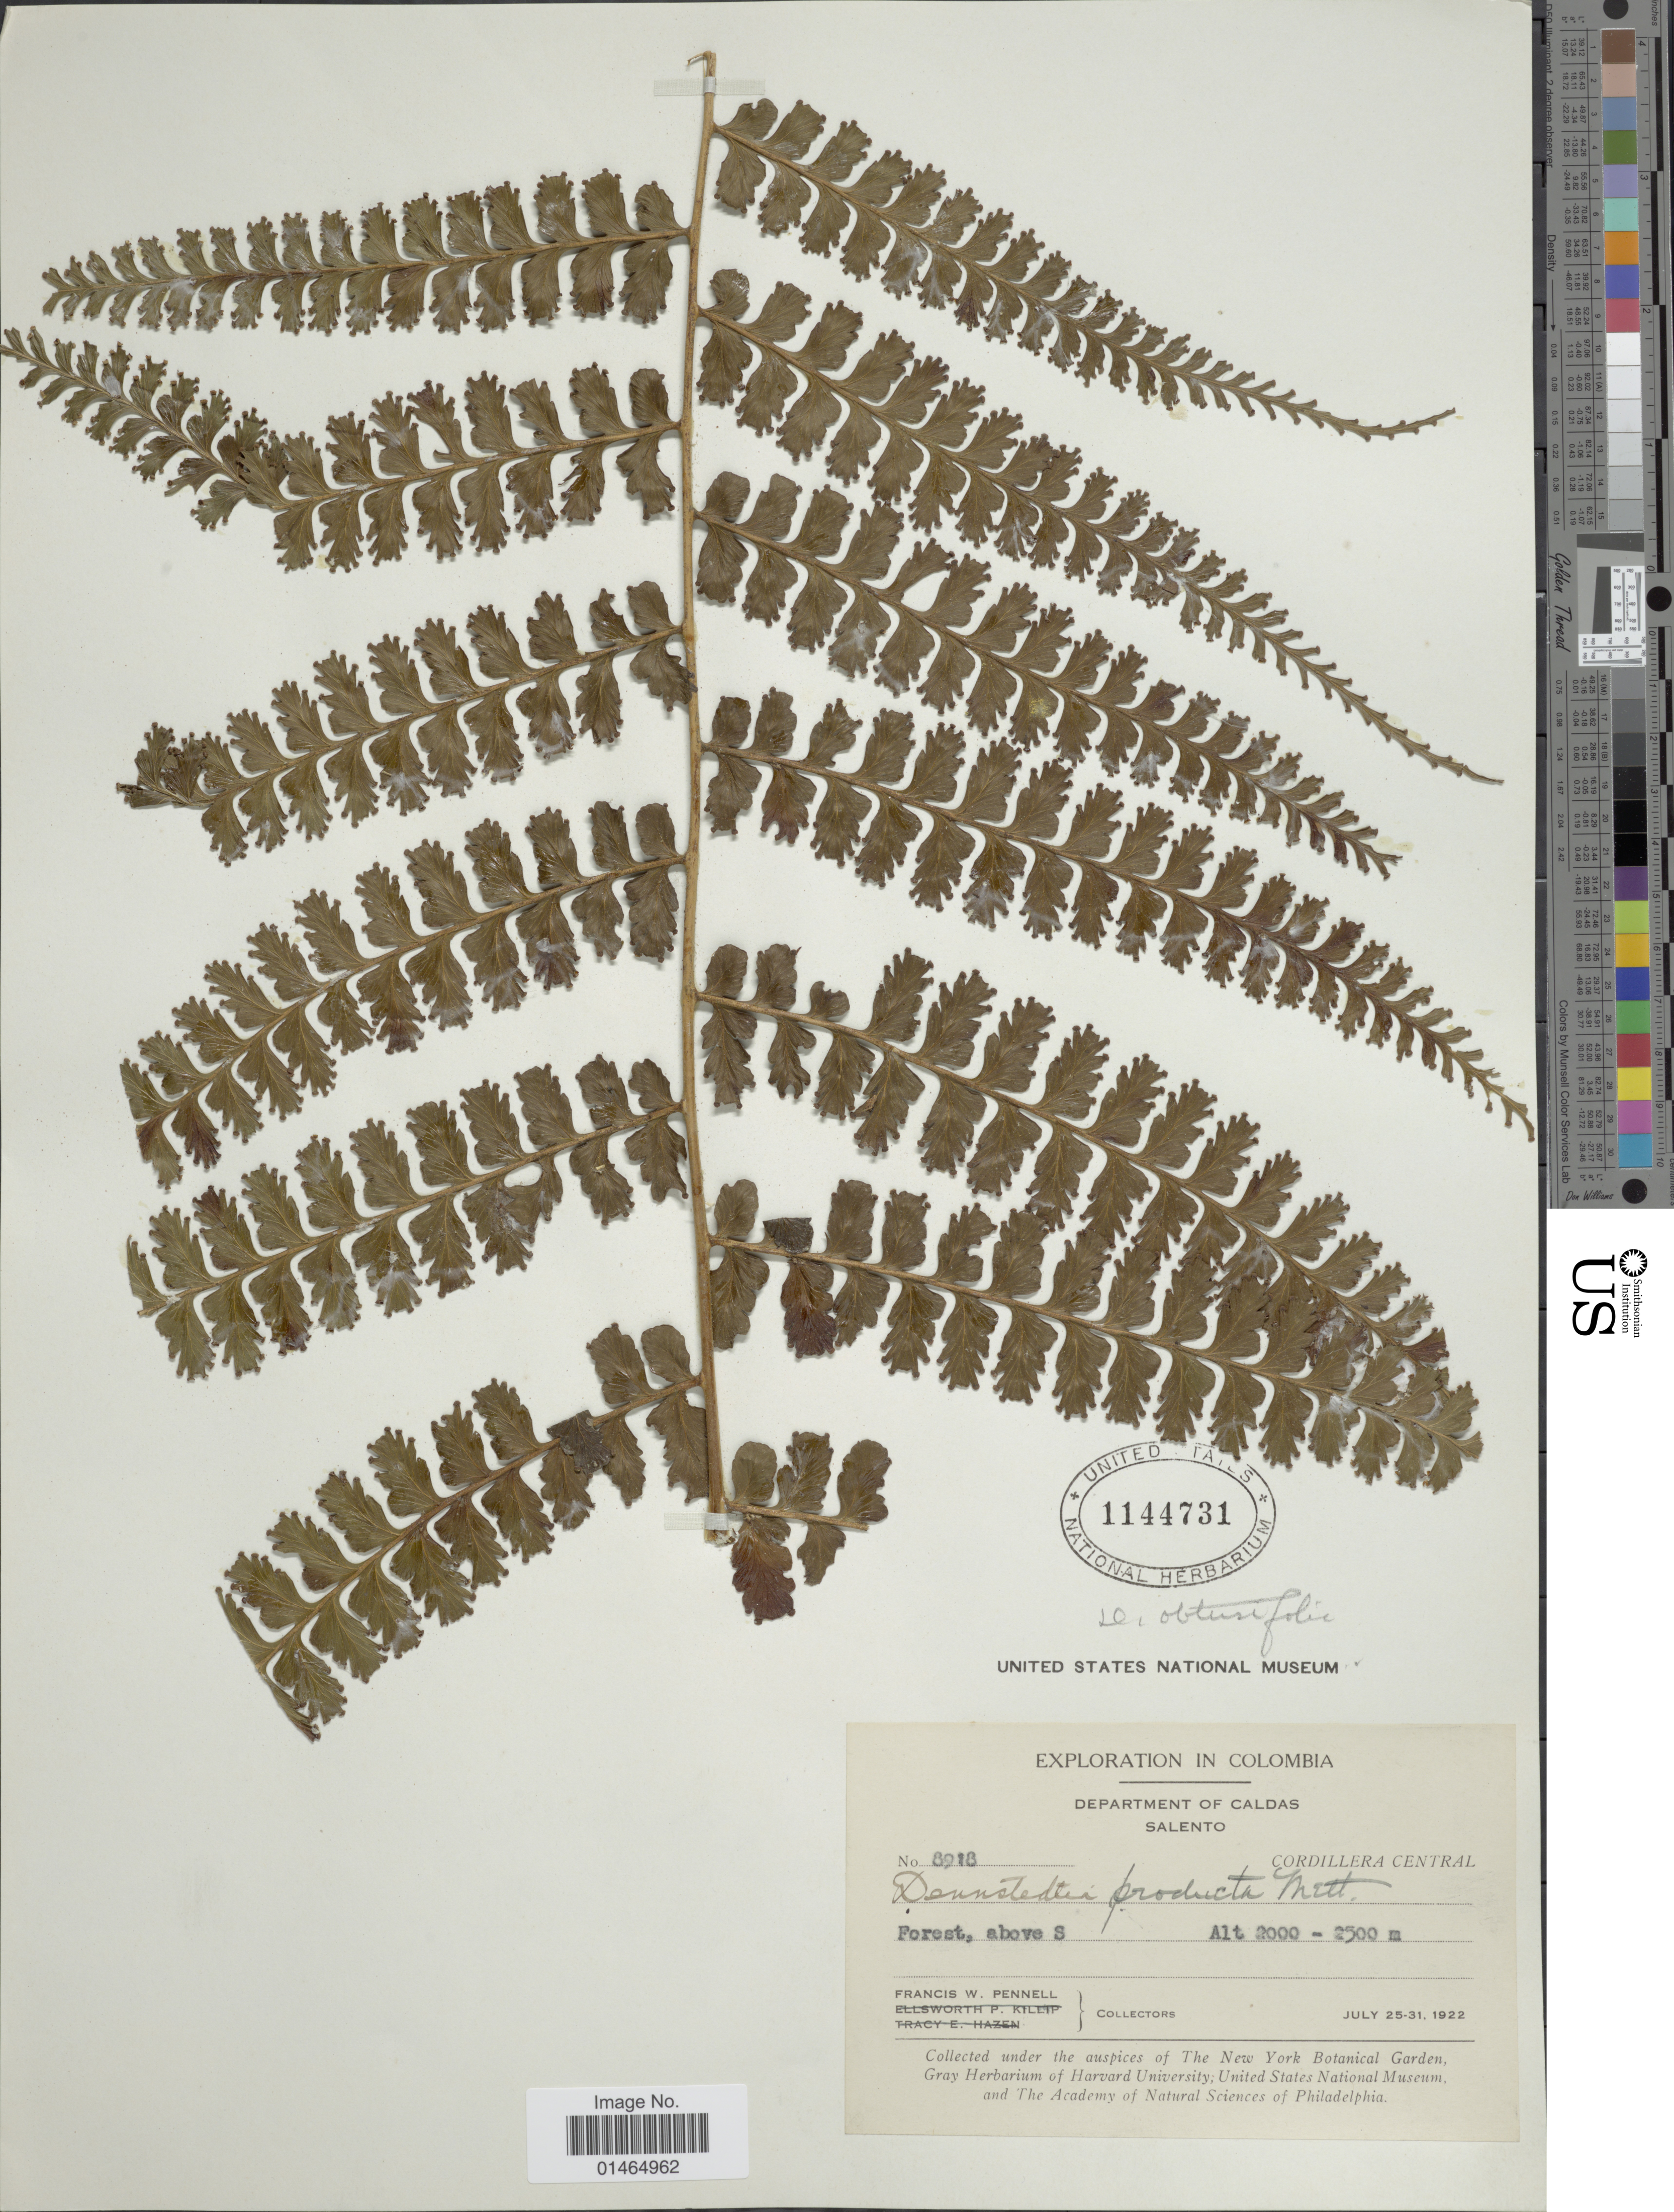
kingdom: Plantae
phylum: Tracheophyta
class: Polypodiopsida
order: Polypodiales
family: Dennstaedtiaceae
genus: Dennstaedtia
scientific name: Dennstaedtia producta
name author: Mett.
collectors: F. W. Pennell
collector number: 8918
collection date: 1922-07-25/1922-07-31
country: Colombia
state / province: Caldas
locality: Salento. Cordillera Central. Forest, above S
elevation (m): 2000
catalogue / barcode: US 1144731